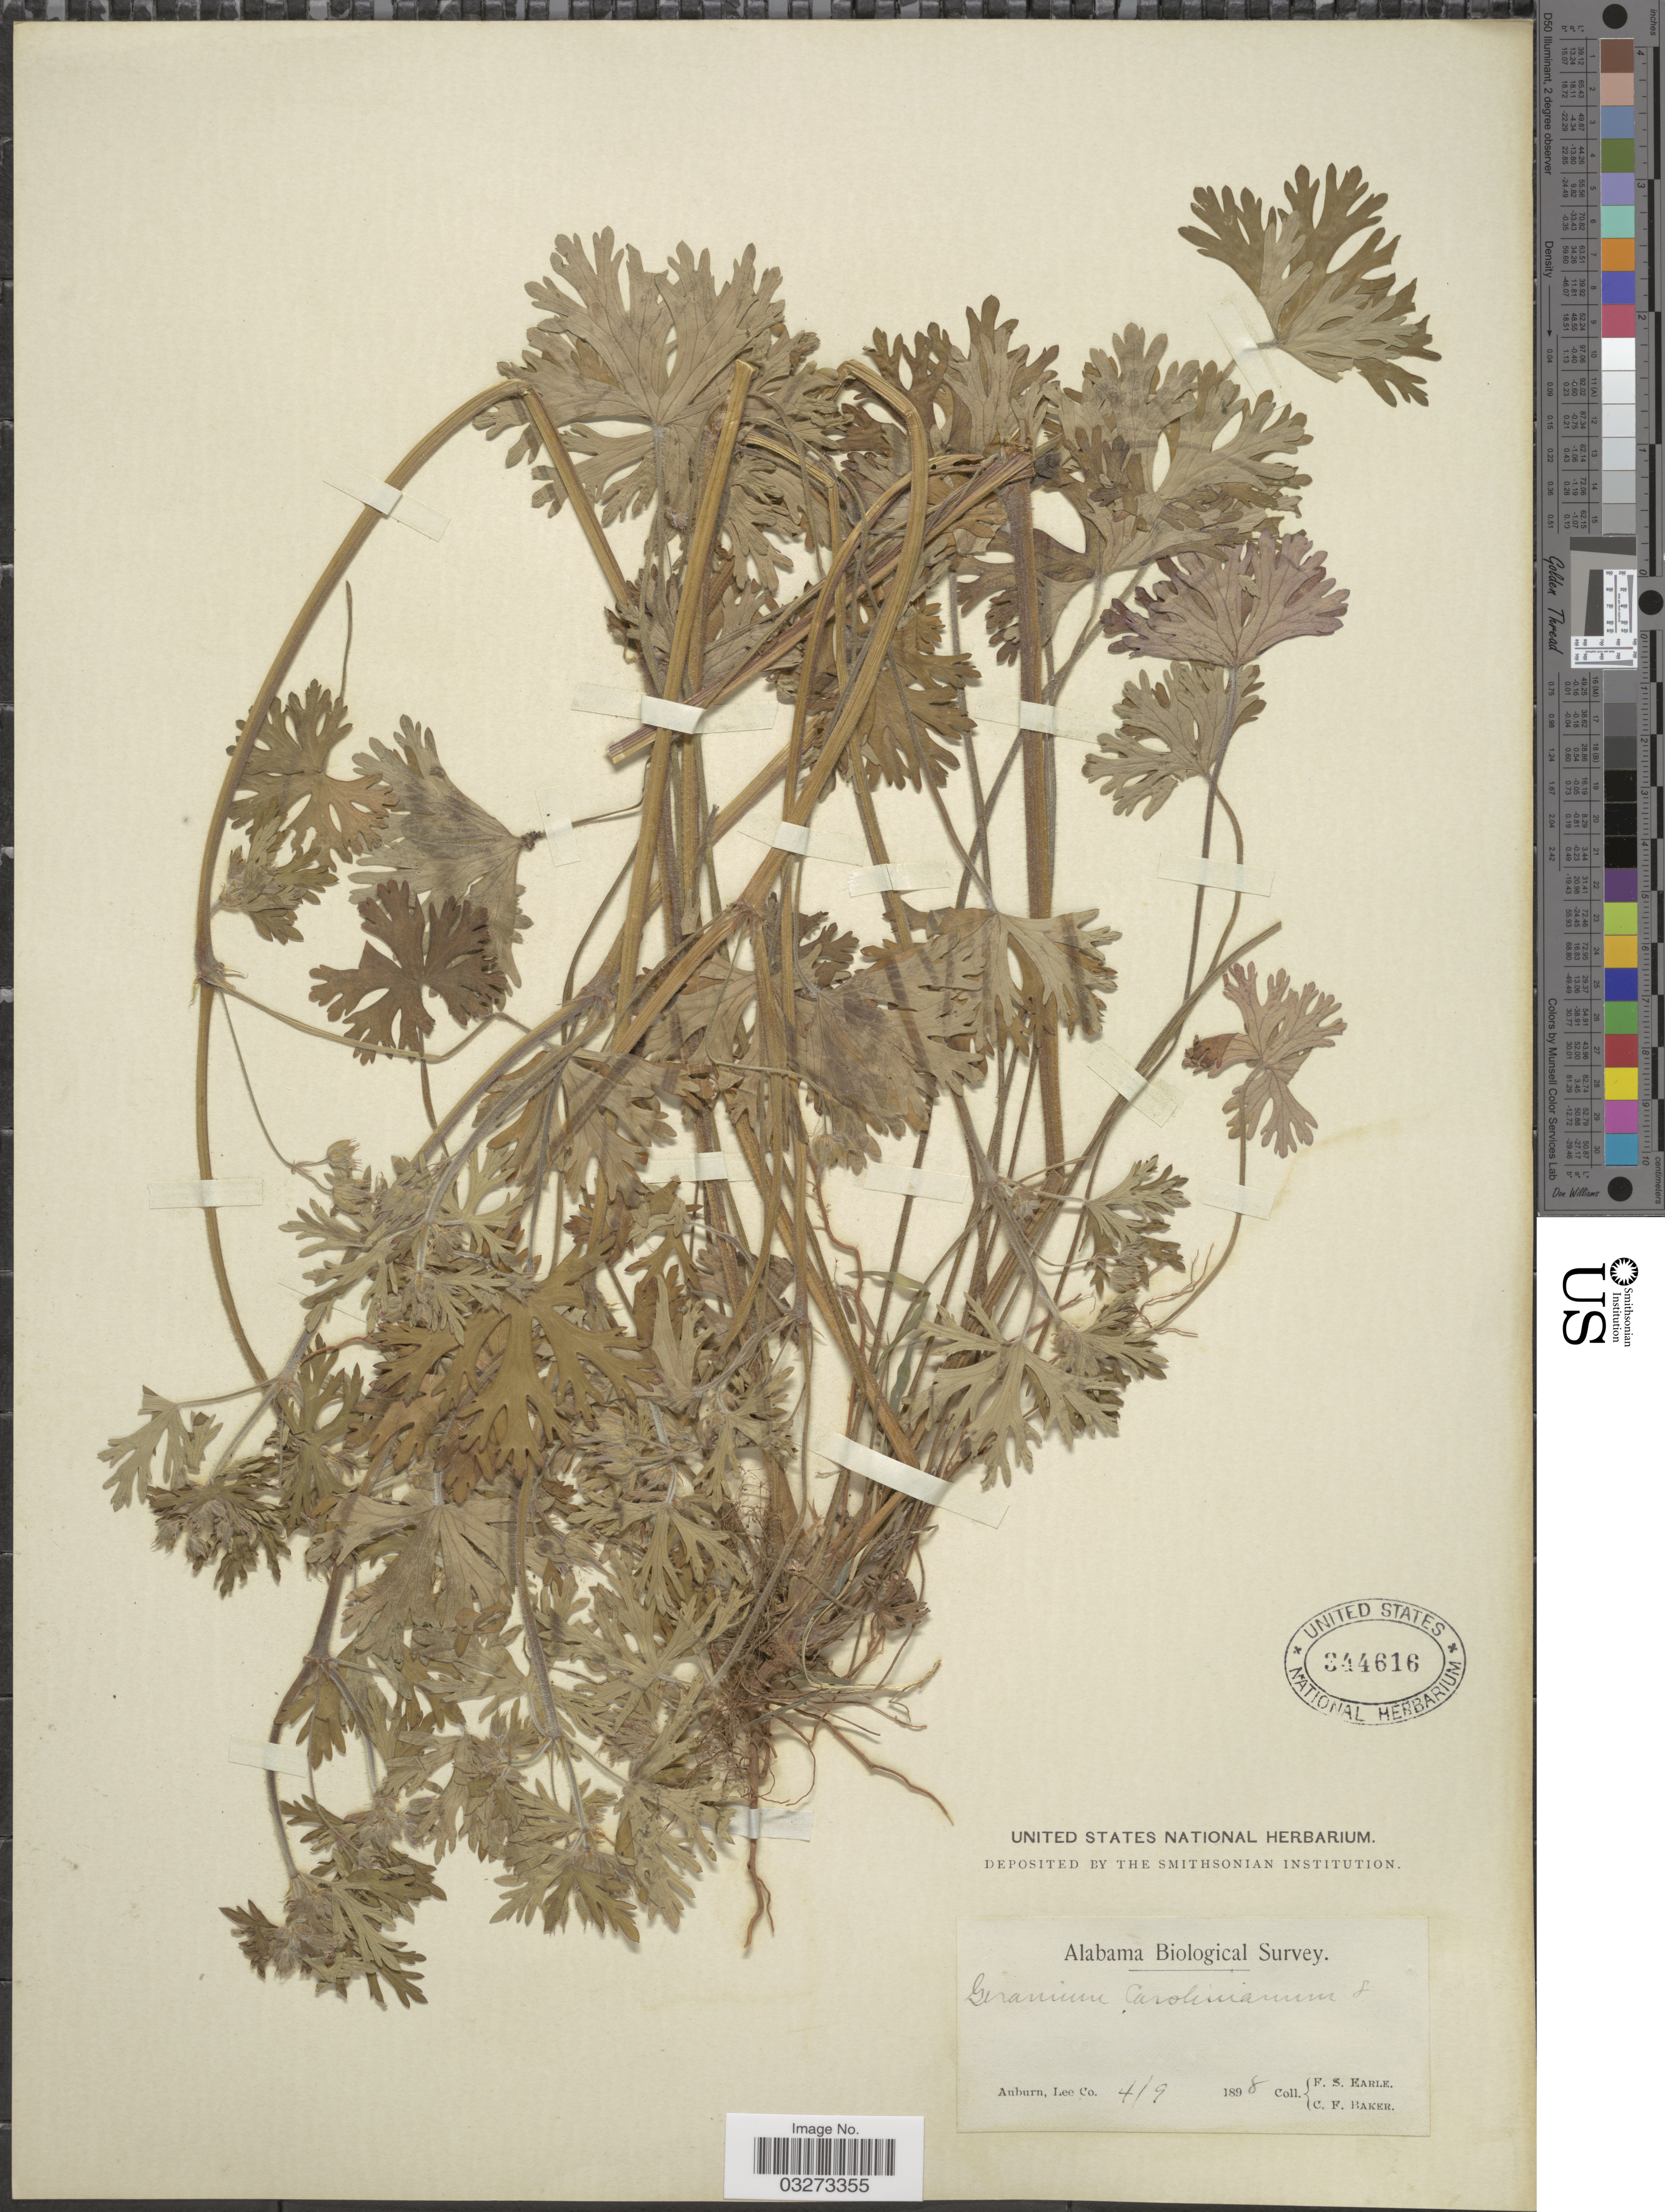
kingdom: Plantae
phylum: Tracheophyta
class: Magnoliopsida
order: Geraniales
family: Geraniaceae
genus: Geranium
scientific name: Geranium carolinianum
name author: L.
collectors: F. S. Earle & C. F. Baker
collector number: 419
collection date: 1898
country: United States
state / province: Alabama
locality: Auburn, Lee Co.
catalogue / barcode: US 344616